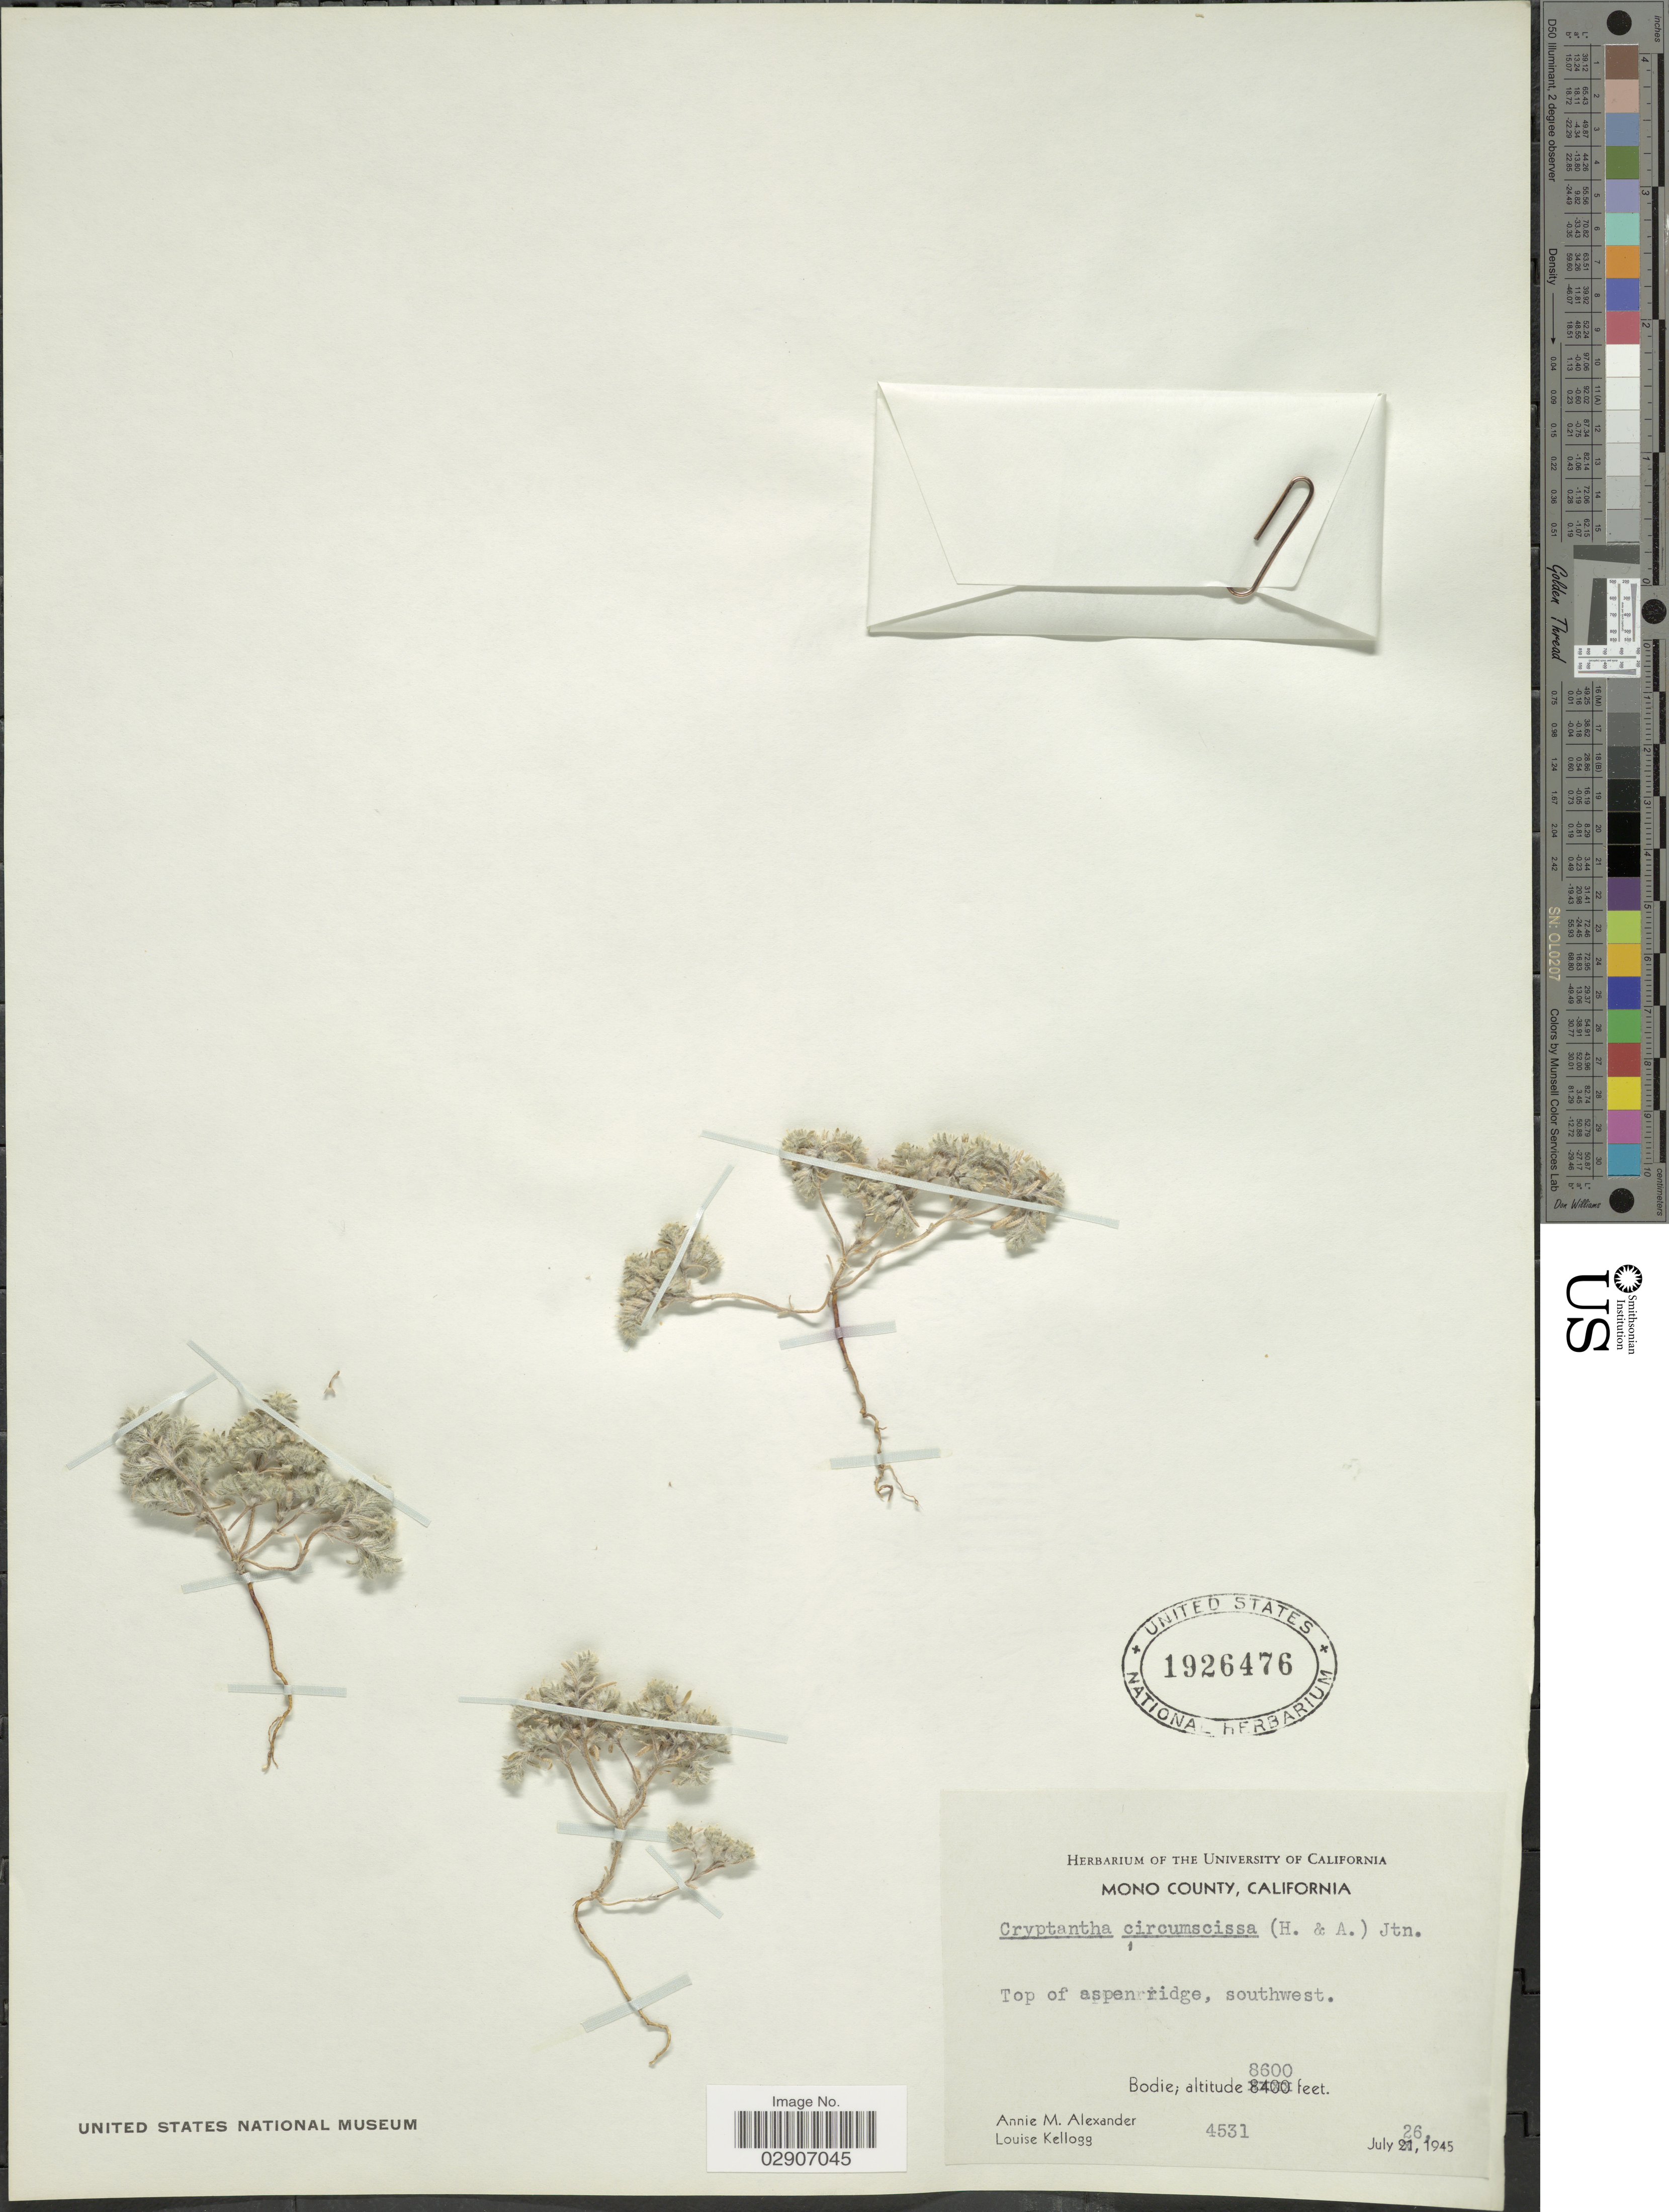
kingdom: Plantae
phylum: Tracheophyta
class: Magnoliopsida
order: Boraginales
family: Boraginaceae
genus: Cryptantha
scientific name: Cryptantha circumscissa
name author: (Hook. & Arn.) I.M. Johnst.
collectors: A. M. Alexander & L. Kellogg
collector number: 4531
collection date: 1945-07-26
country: United States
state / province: California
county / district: Mono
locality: Mono County. Top of aspen ridge, southwest. Bodie.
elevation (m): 2621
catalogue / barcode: US 1926476